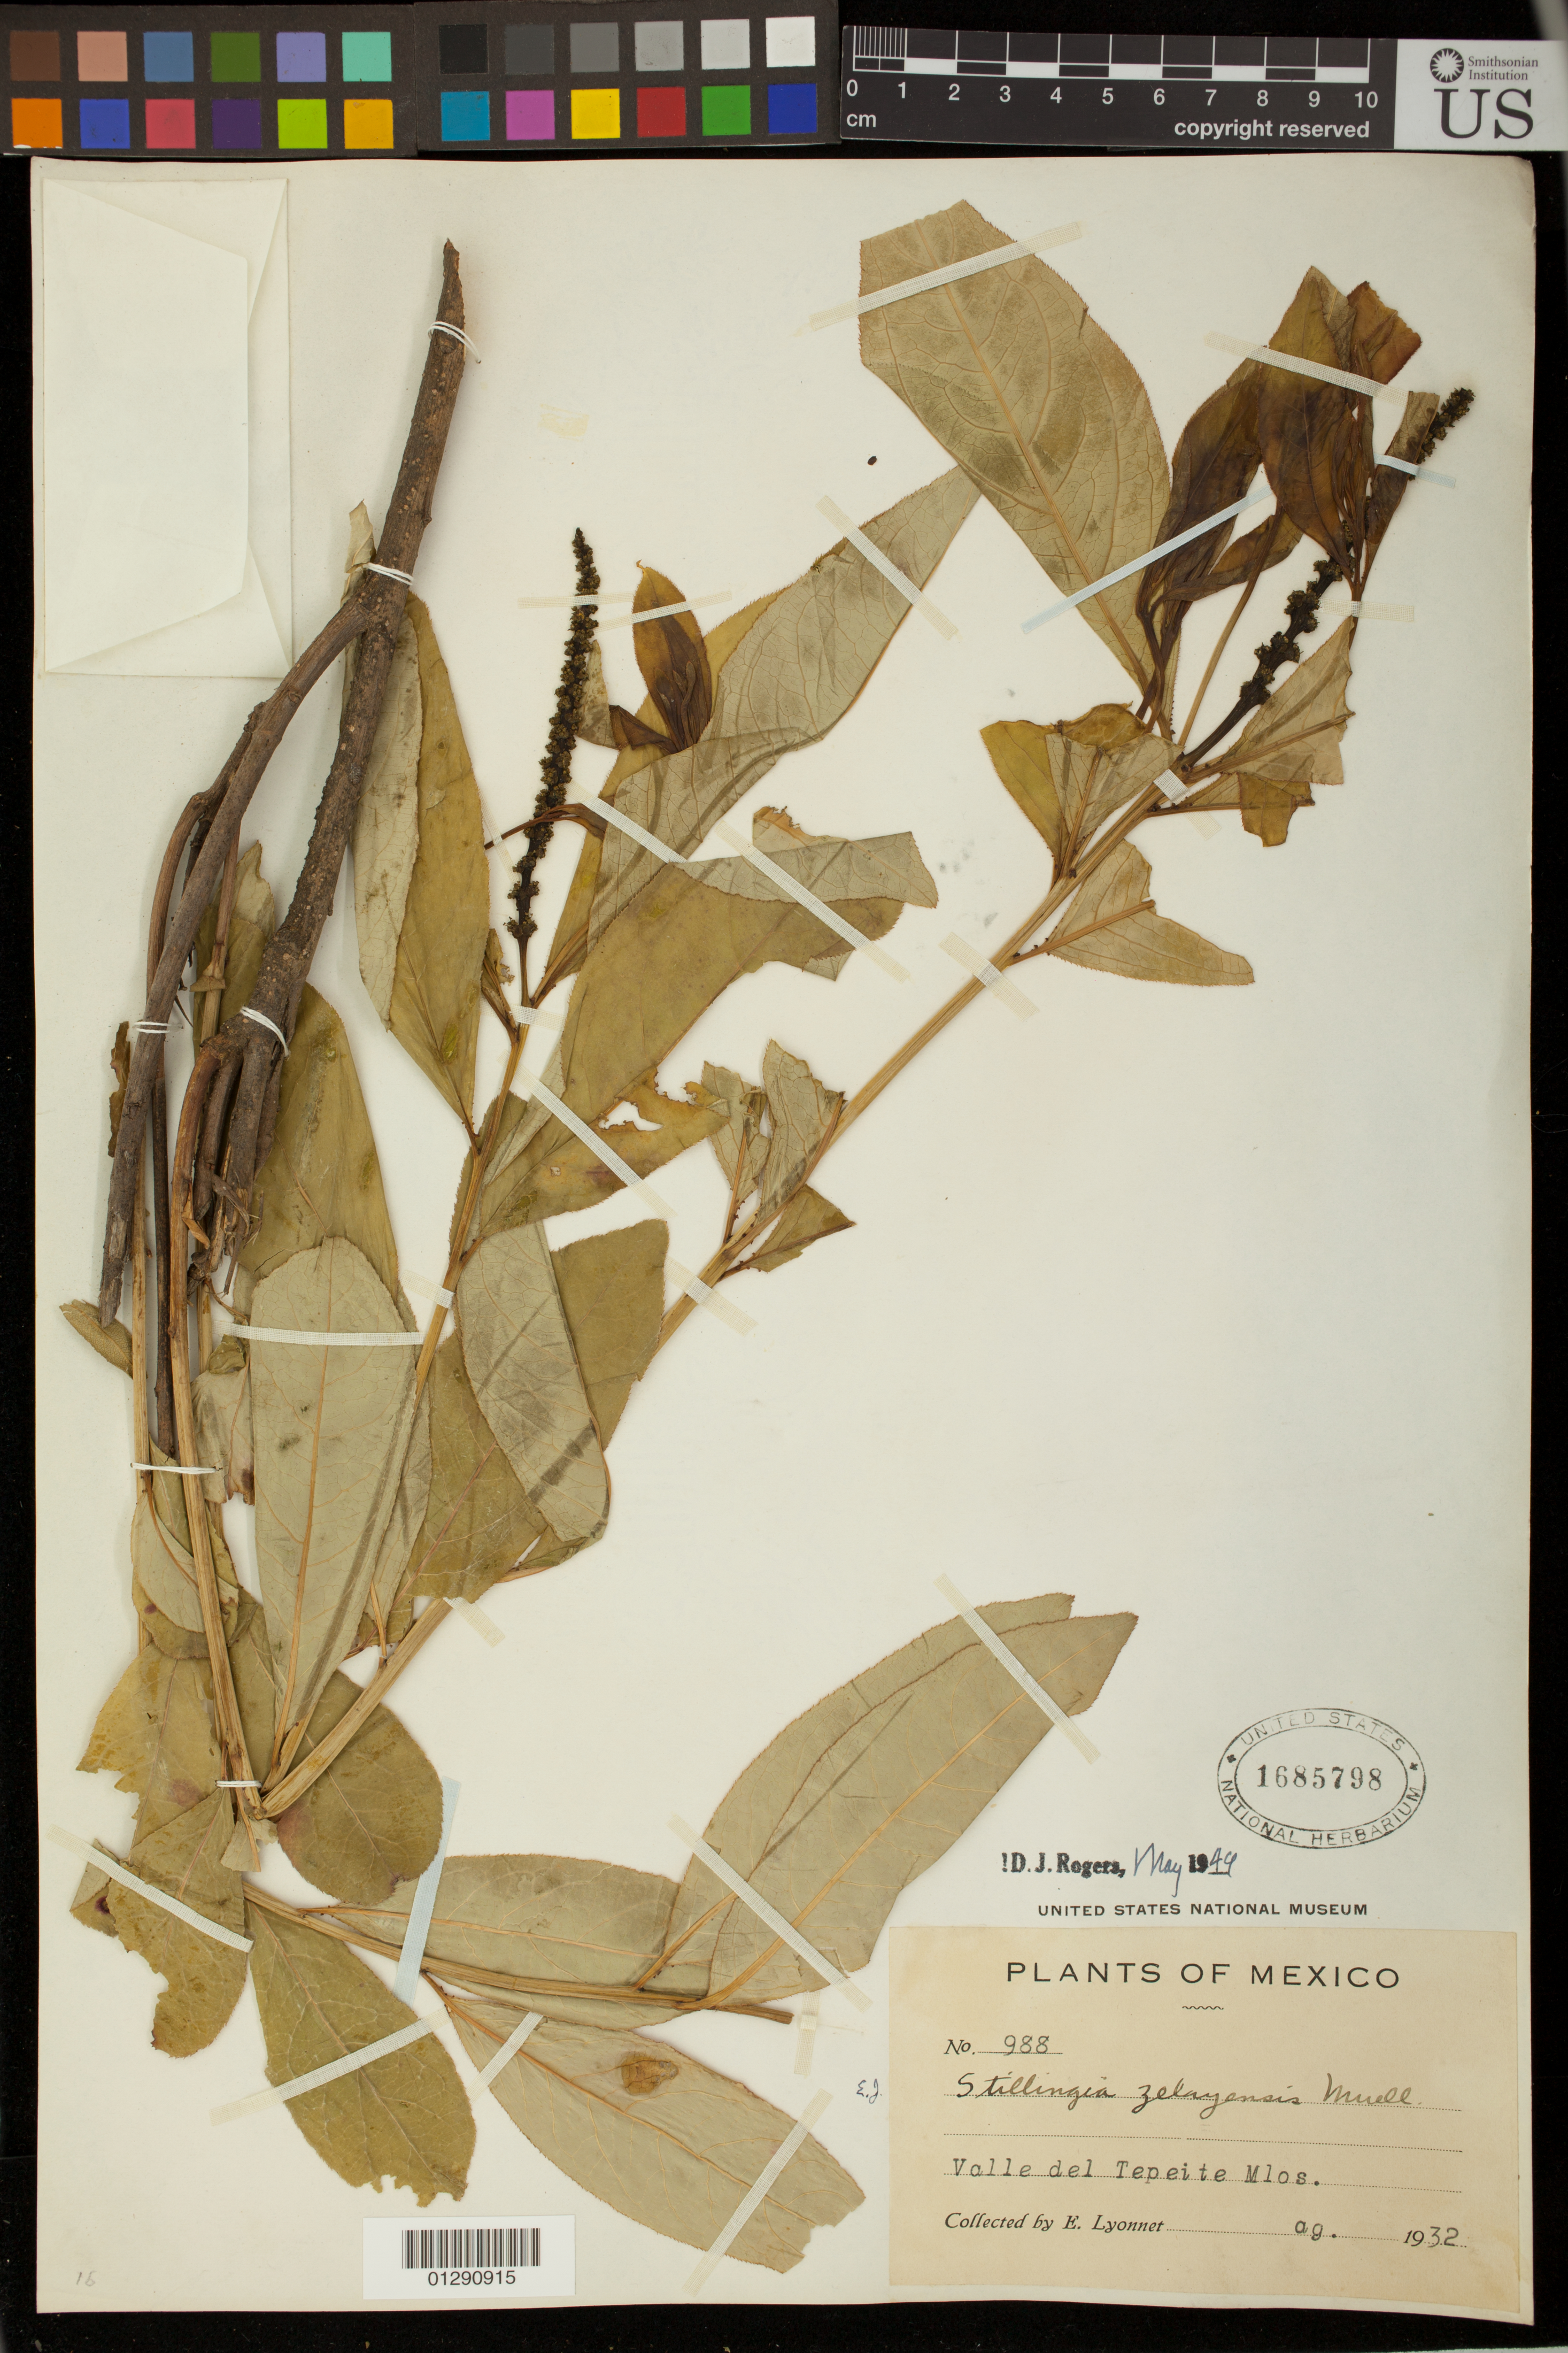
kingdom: Plantae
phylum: Tracheophyta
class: Magnoliopsida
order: Malpighiales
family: Euphorbiaceae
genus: Stillingia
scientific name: Stillingia zelayensis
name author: (Kunth) Müll. Arg.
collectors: E. Lyonnet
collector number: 988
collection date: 1932-08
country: Mexico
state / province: Jalisco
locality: Volle del Tepeite Mlos.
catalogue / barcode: US 1685798